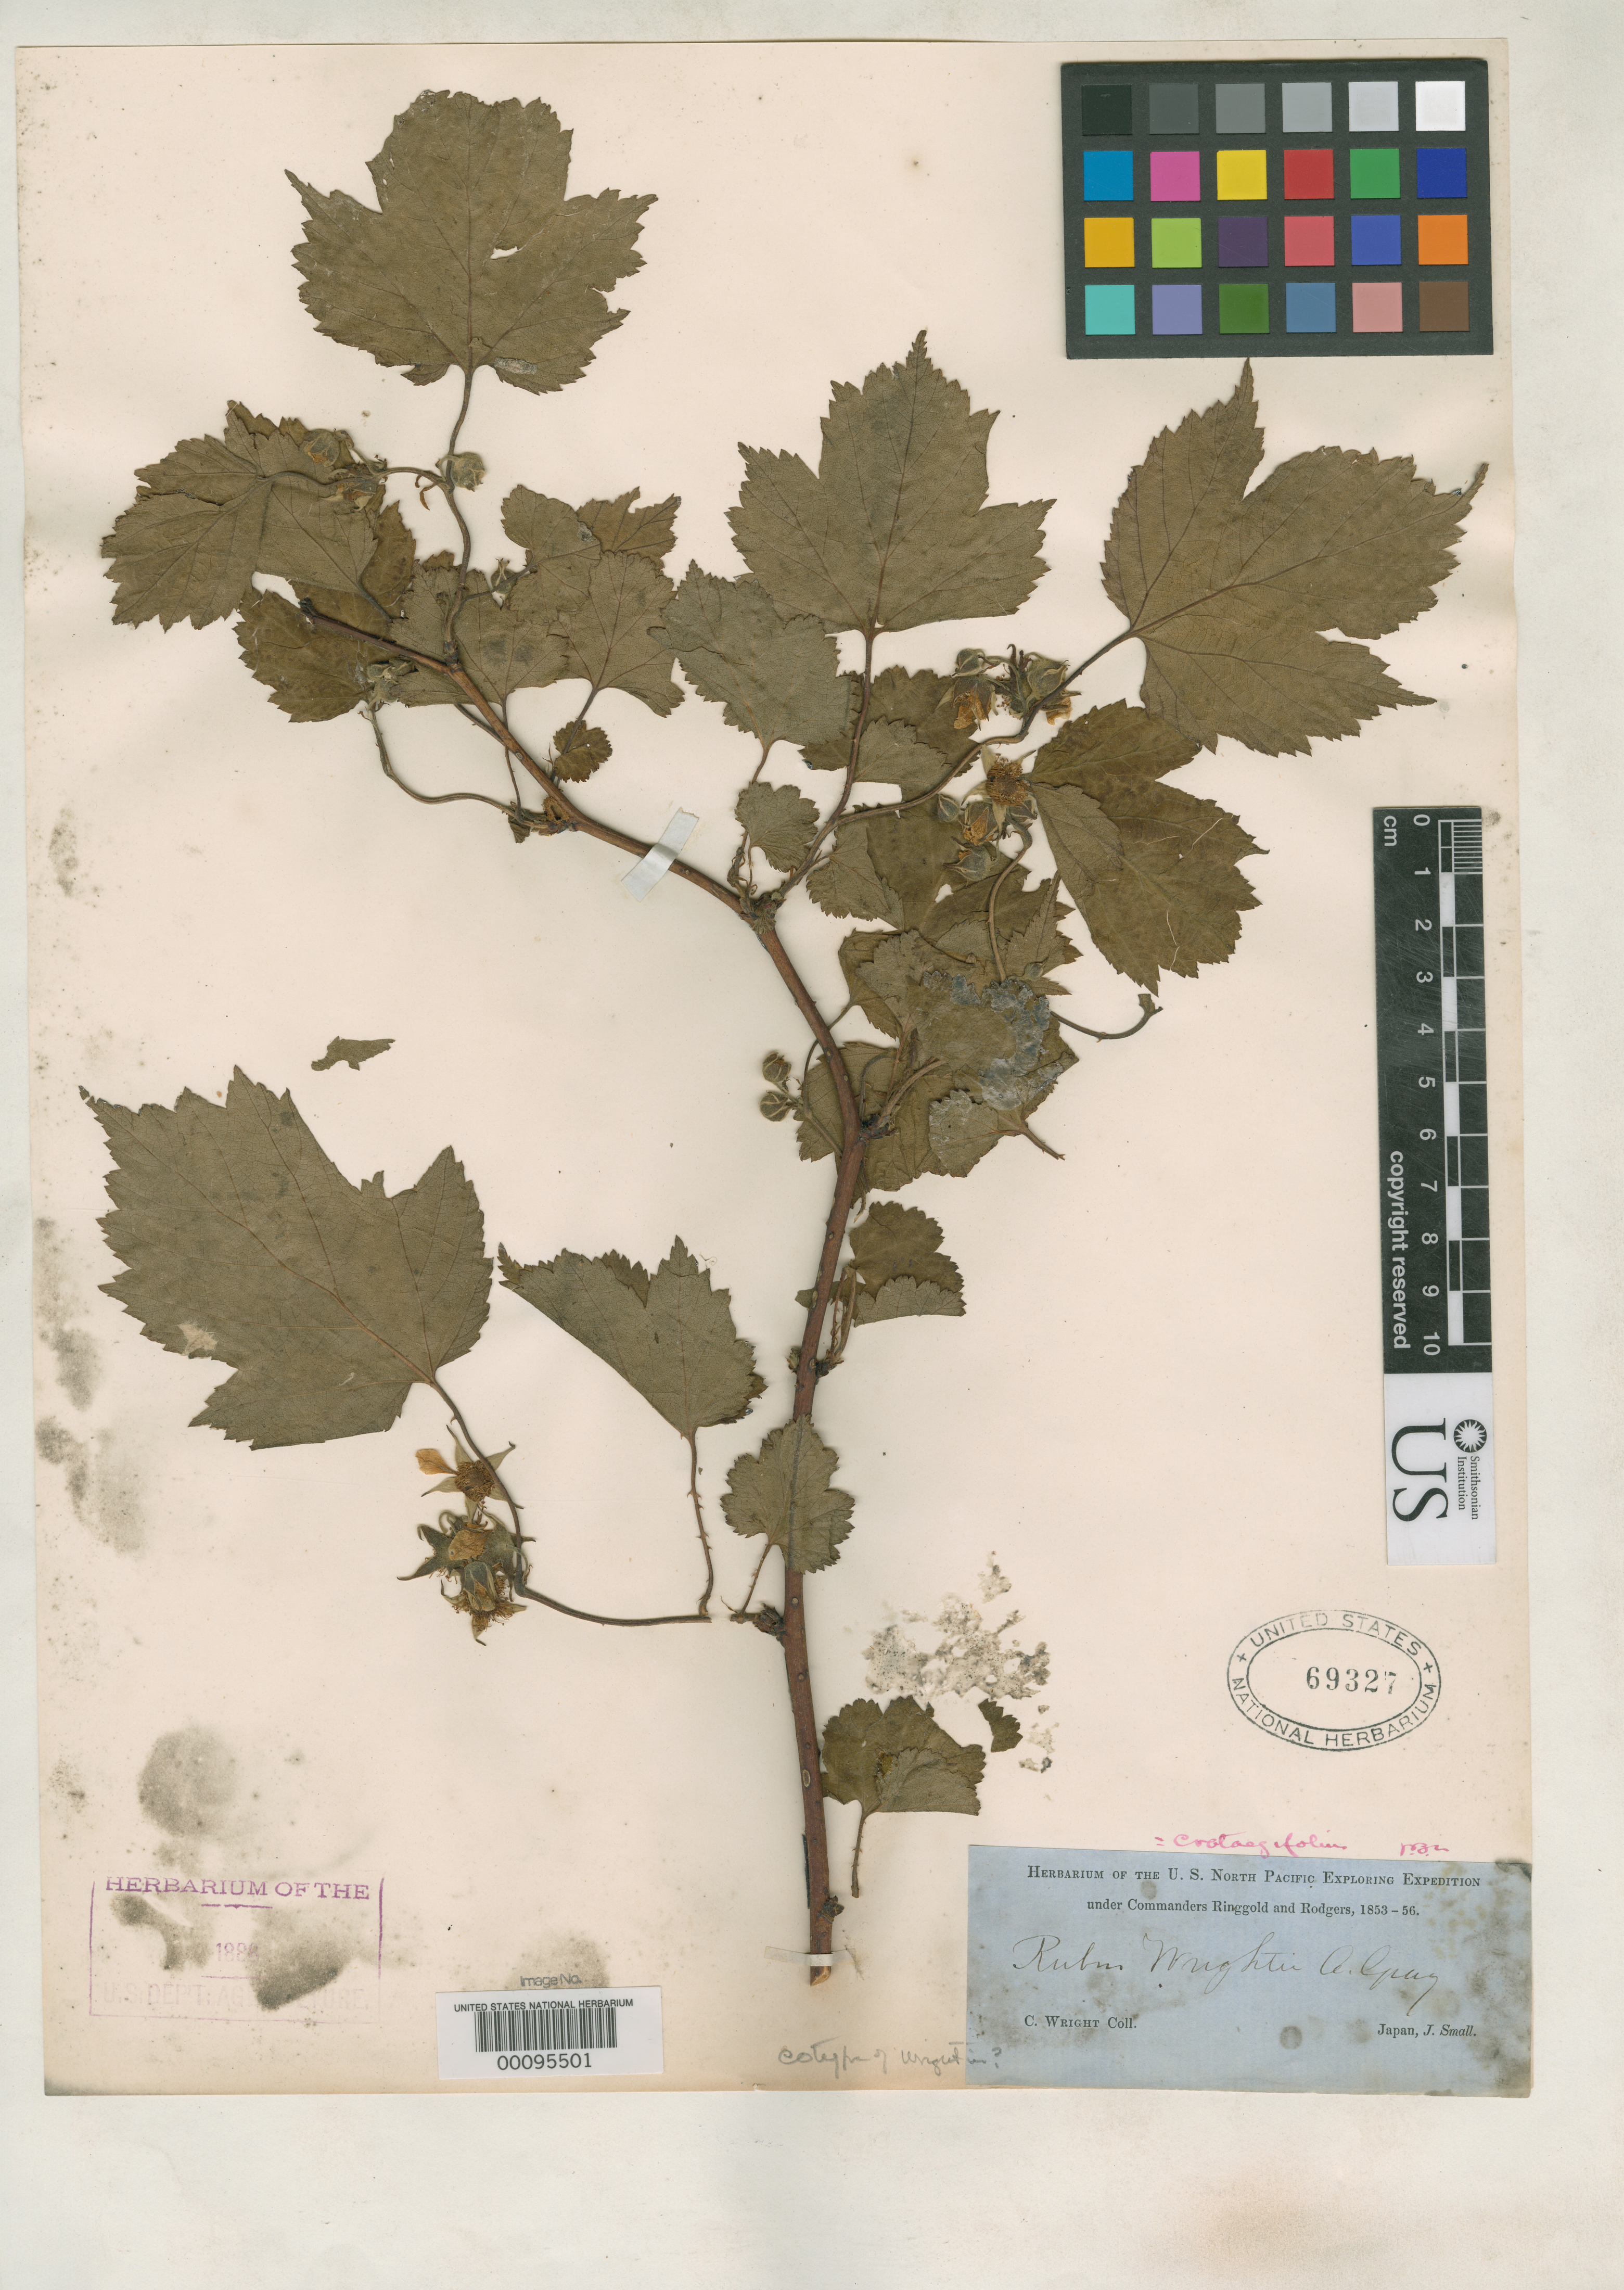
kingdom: Plantae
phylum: Tracheophyta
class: Magnoliopsida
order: Rosales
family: Rosaceae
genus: Rubus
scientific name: Rubus wrightii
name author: A. Gray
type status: Type Fragment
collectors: C. Wright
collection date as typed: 1853 to -- --- 1856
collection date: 1853/1856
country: Japan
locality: "Hakodadi".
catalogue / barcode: US 69327